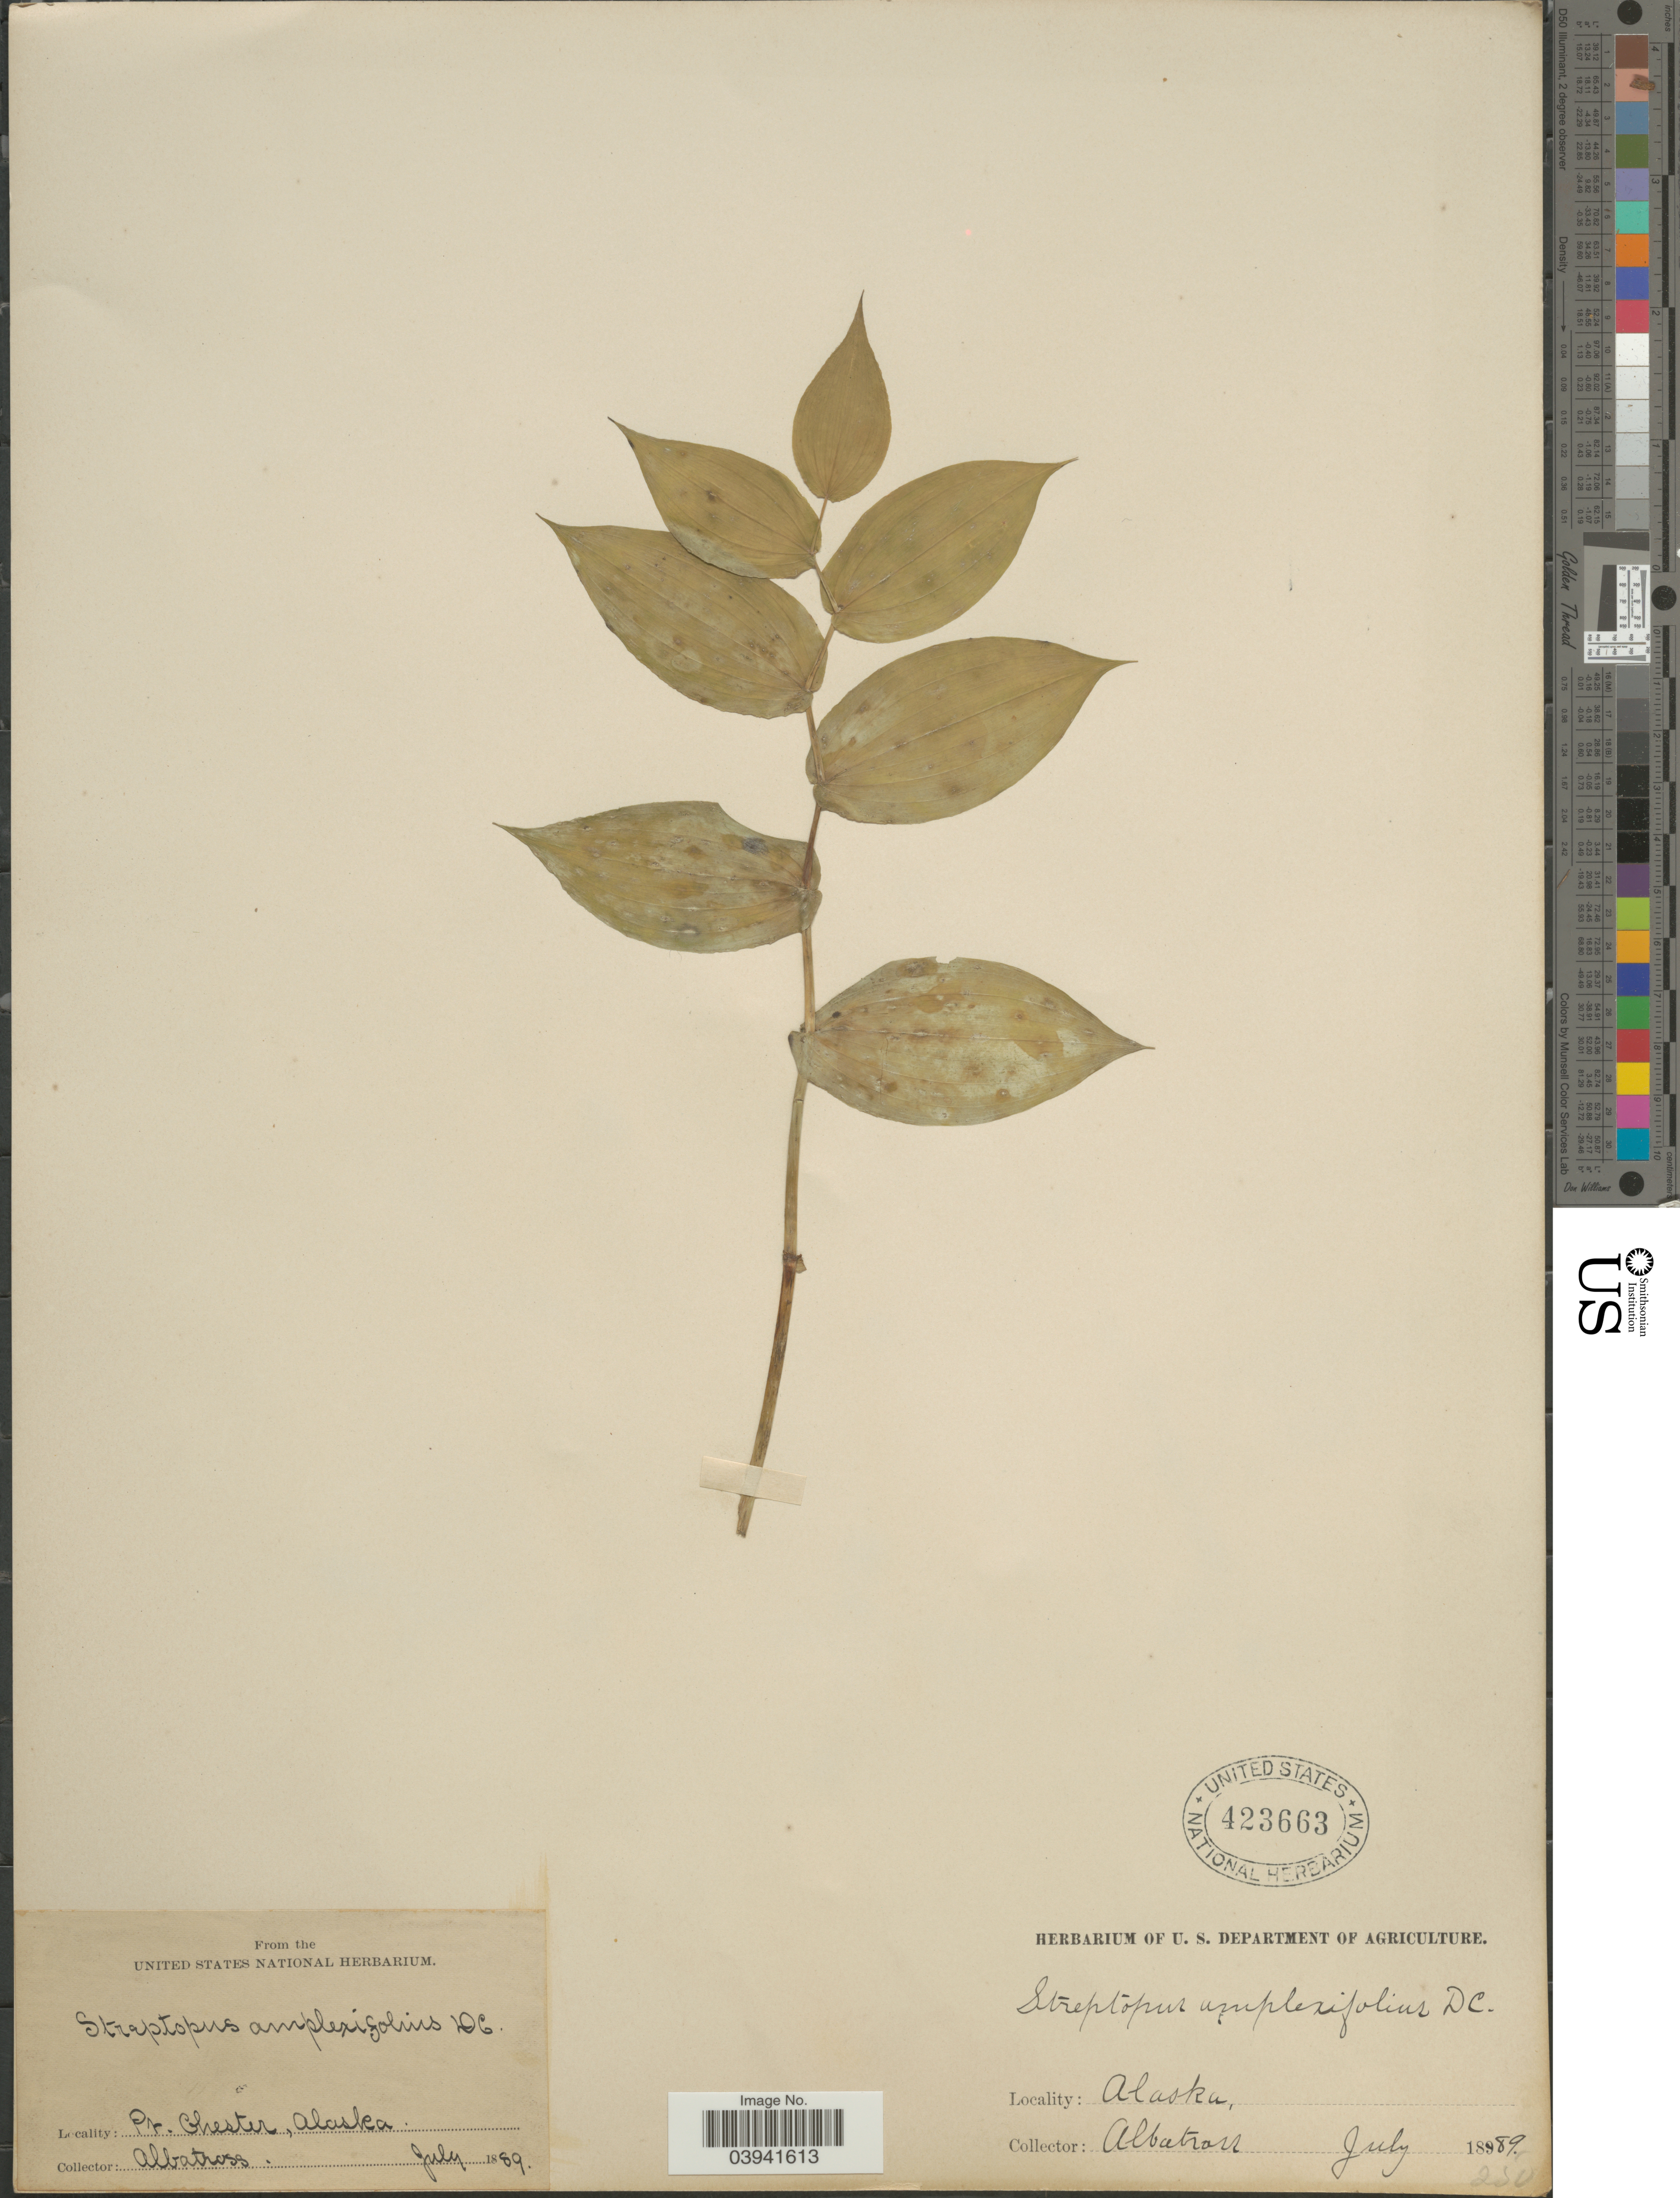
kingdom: Plantae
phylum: Tracheophyta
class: Liliopsida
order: Liliales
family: Liliaceae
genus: Streptopus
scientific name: Streptopus amplexifolius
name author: (L.) DC.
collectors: Albatross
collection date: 1889-07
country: United States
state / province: Alaska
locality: Pt. Chester.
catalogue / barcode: US 423663